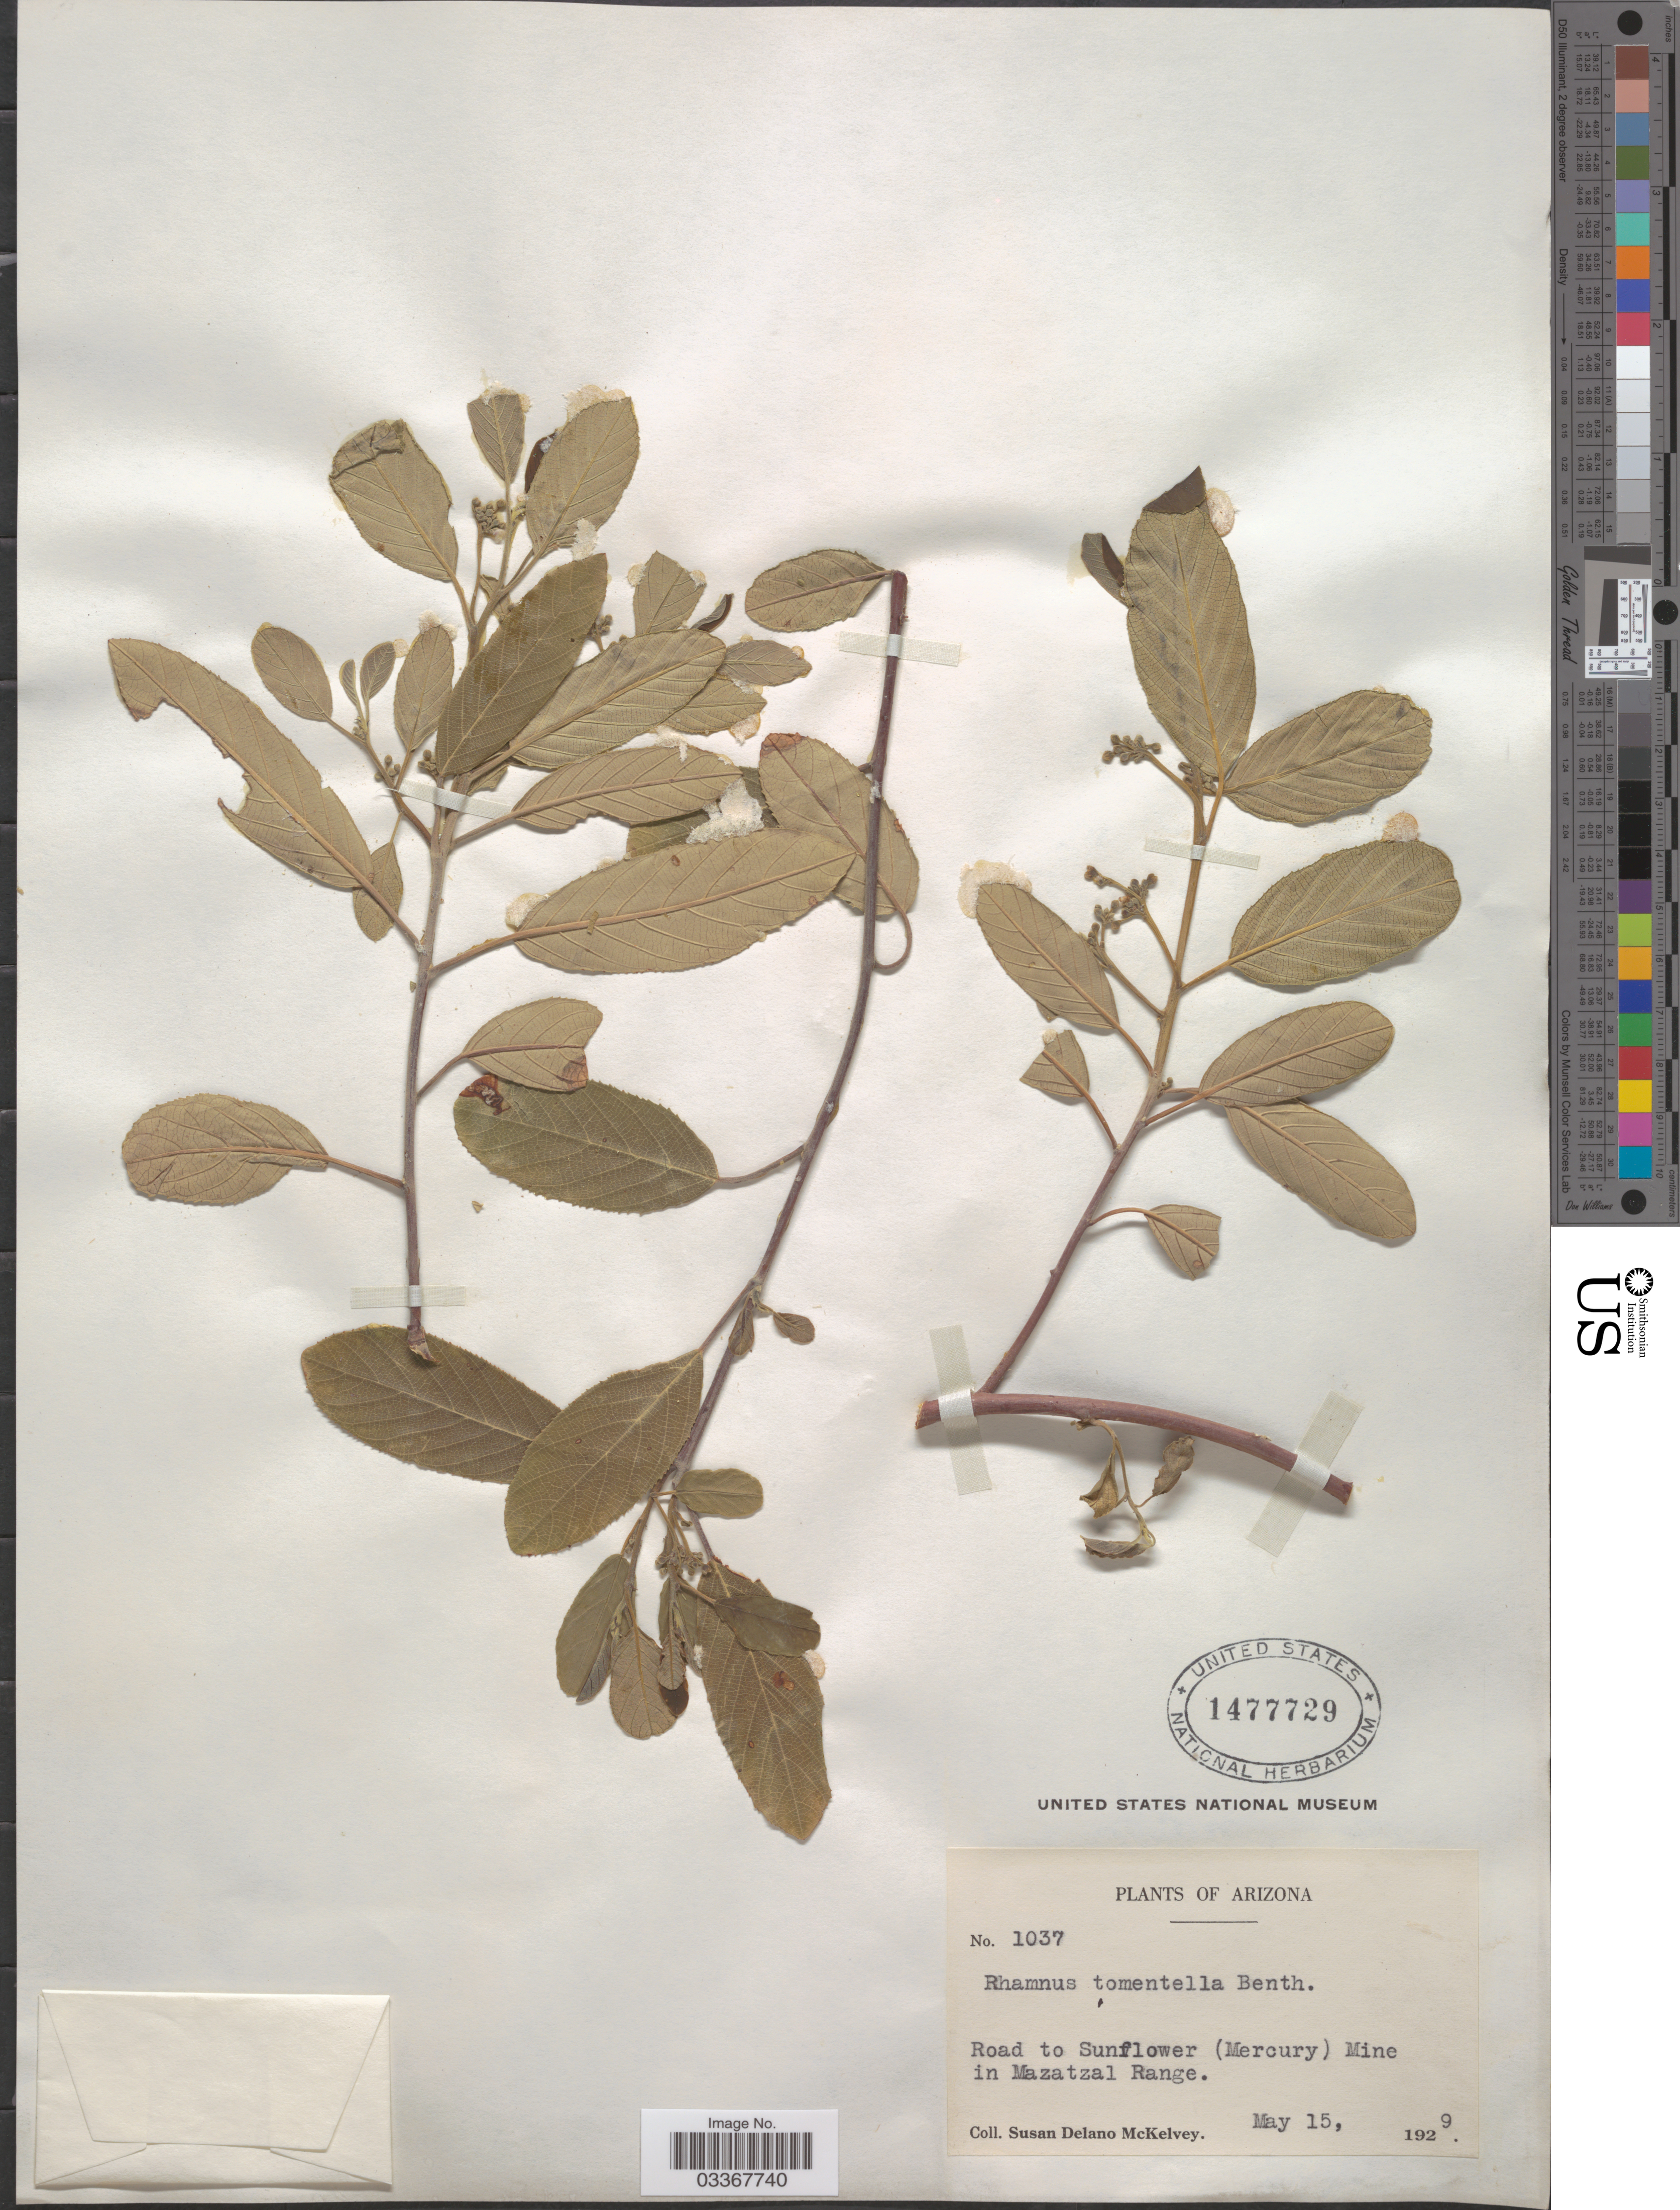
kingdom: Plantae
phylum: Tracheophyta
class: Magnoliopsida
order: Rosales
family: Rhamnaceae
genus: Frangula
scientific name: Frangula californica subsp. ursina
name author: (Greene) Kartesz & Gandhi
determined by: Strong, Mark T., (BOT), Smithsonian Institution - National Museum of Natural History (UNITED STATES)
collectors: S. A. McKelvey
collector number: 1037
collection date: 1929-05-15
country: United States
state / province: Arizona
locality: Road to Sunflower (Mercury) Mine in Mazatzal Range.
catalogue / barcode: US 1477729